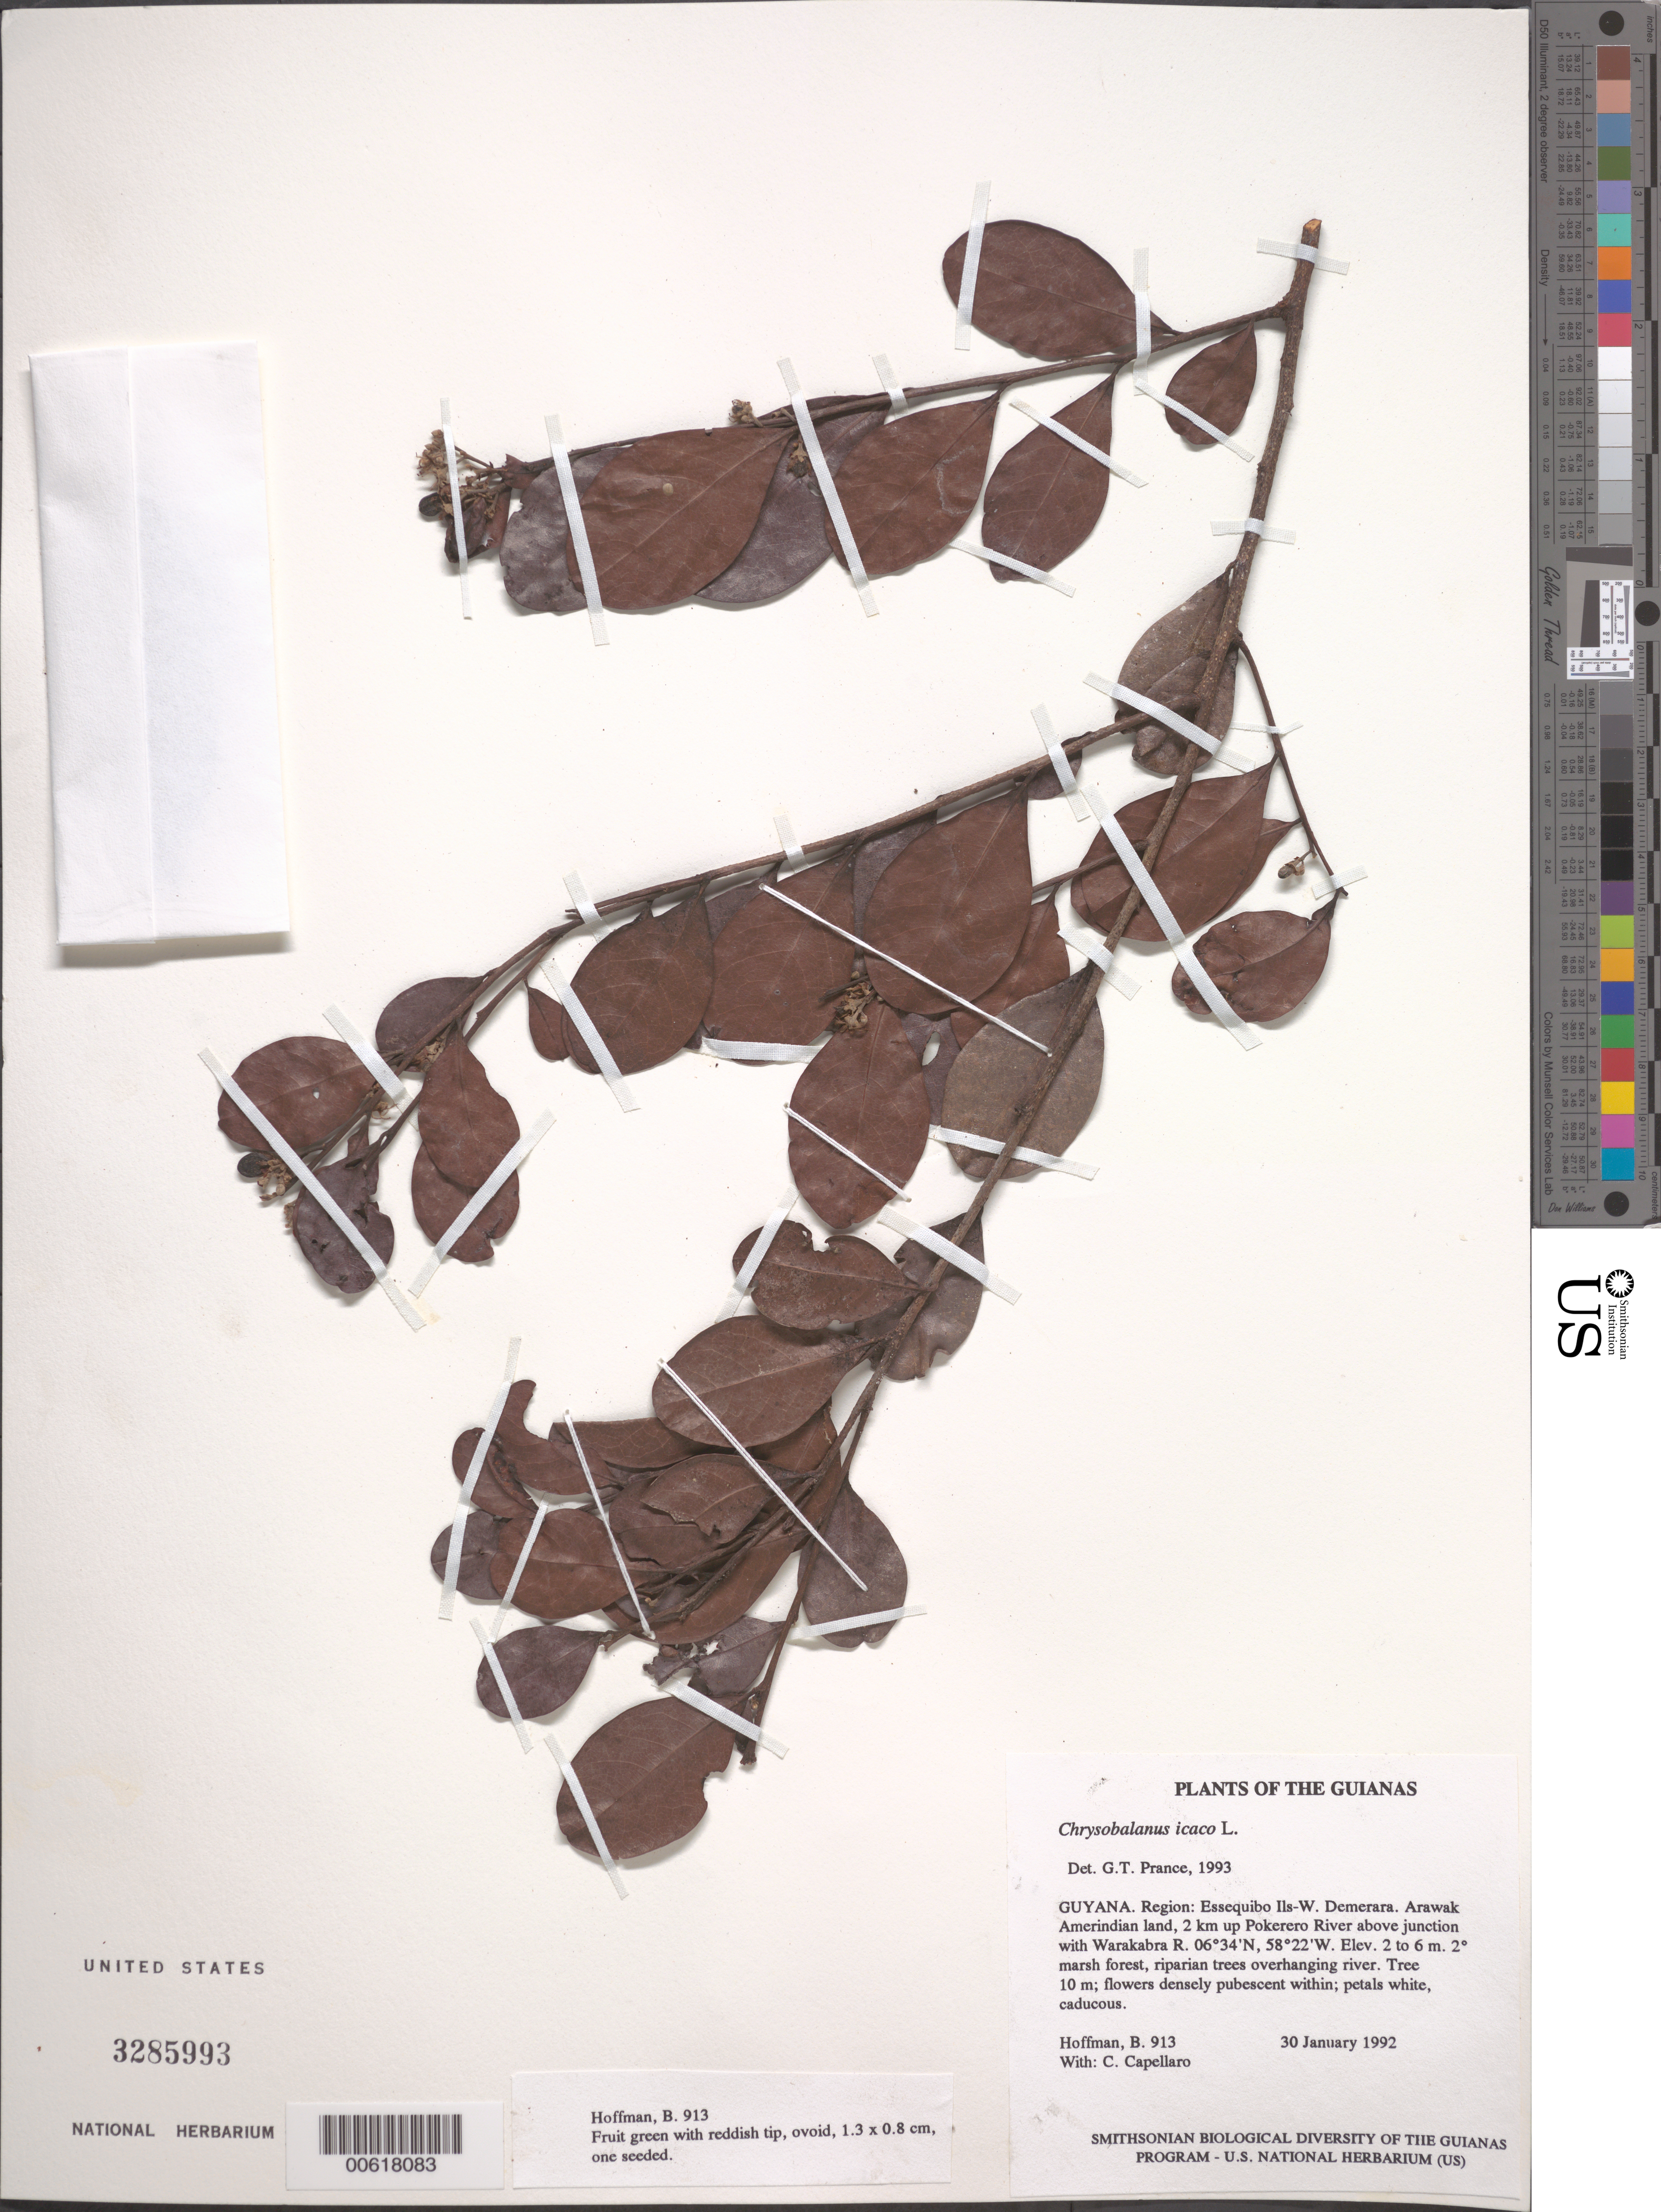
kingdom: Plantae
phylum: Tracheophyta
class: Magnoliopsida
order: Malpighiales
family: Chrysobalanaceae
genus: Chrysobalanus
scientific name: Chrysobalanus icaco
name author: L.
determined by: Prance, G. T.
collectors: B. Hoffman & C. Capellaro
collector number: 913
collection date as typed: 30 January 1992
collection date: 1992-01-30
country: Guyana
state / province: Essequibo Isl-W. Demerara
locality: Arawak Amerindian land, 2 km up Pokerero River above junction with Warakabra River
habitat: Secondary marsh forest, riparian trees overhanging river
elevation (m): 2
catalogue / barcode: US 3285993